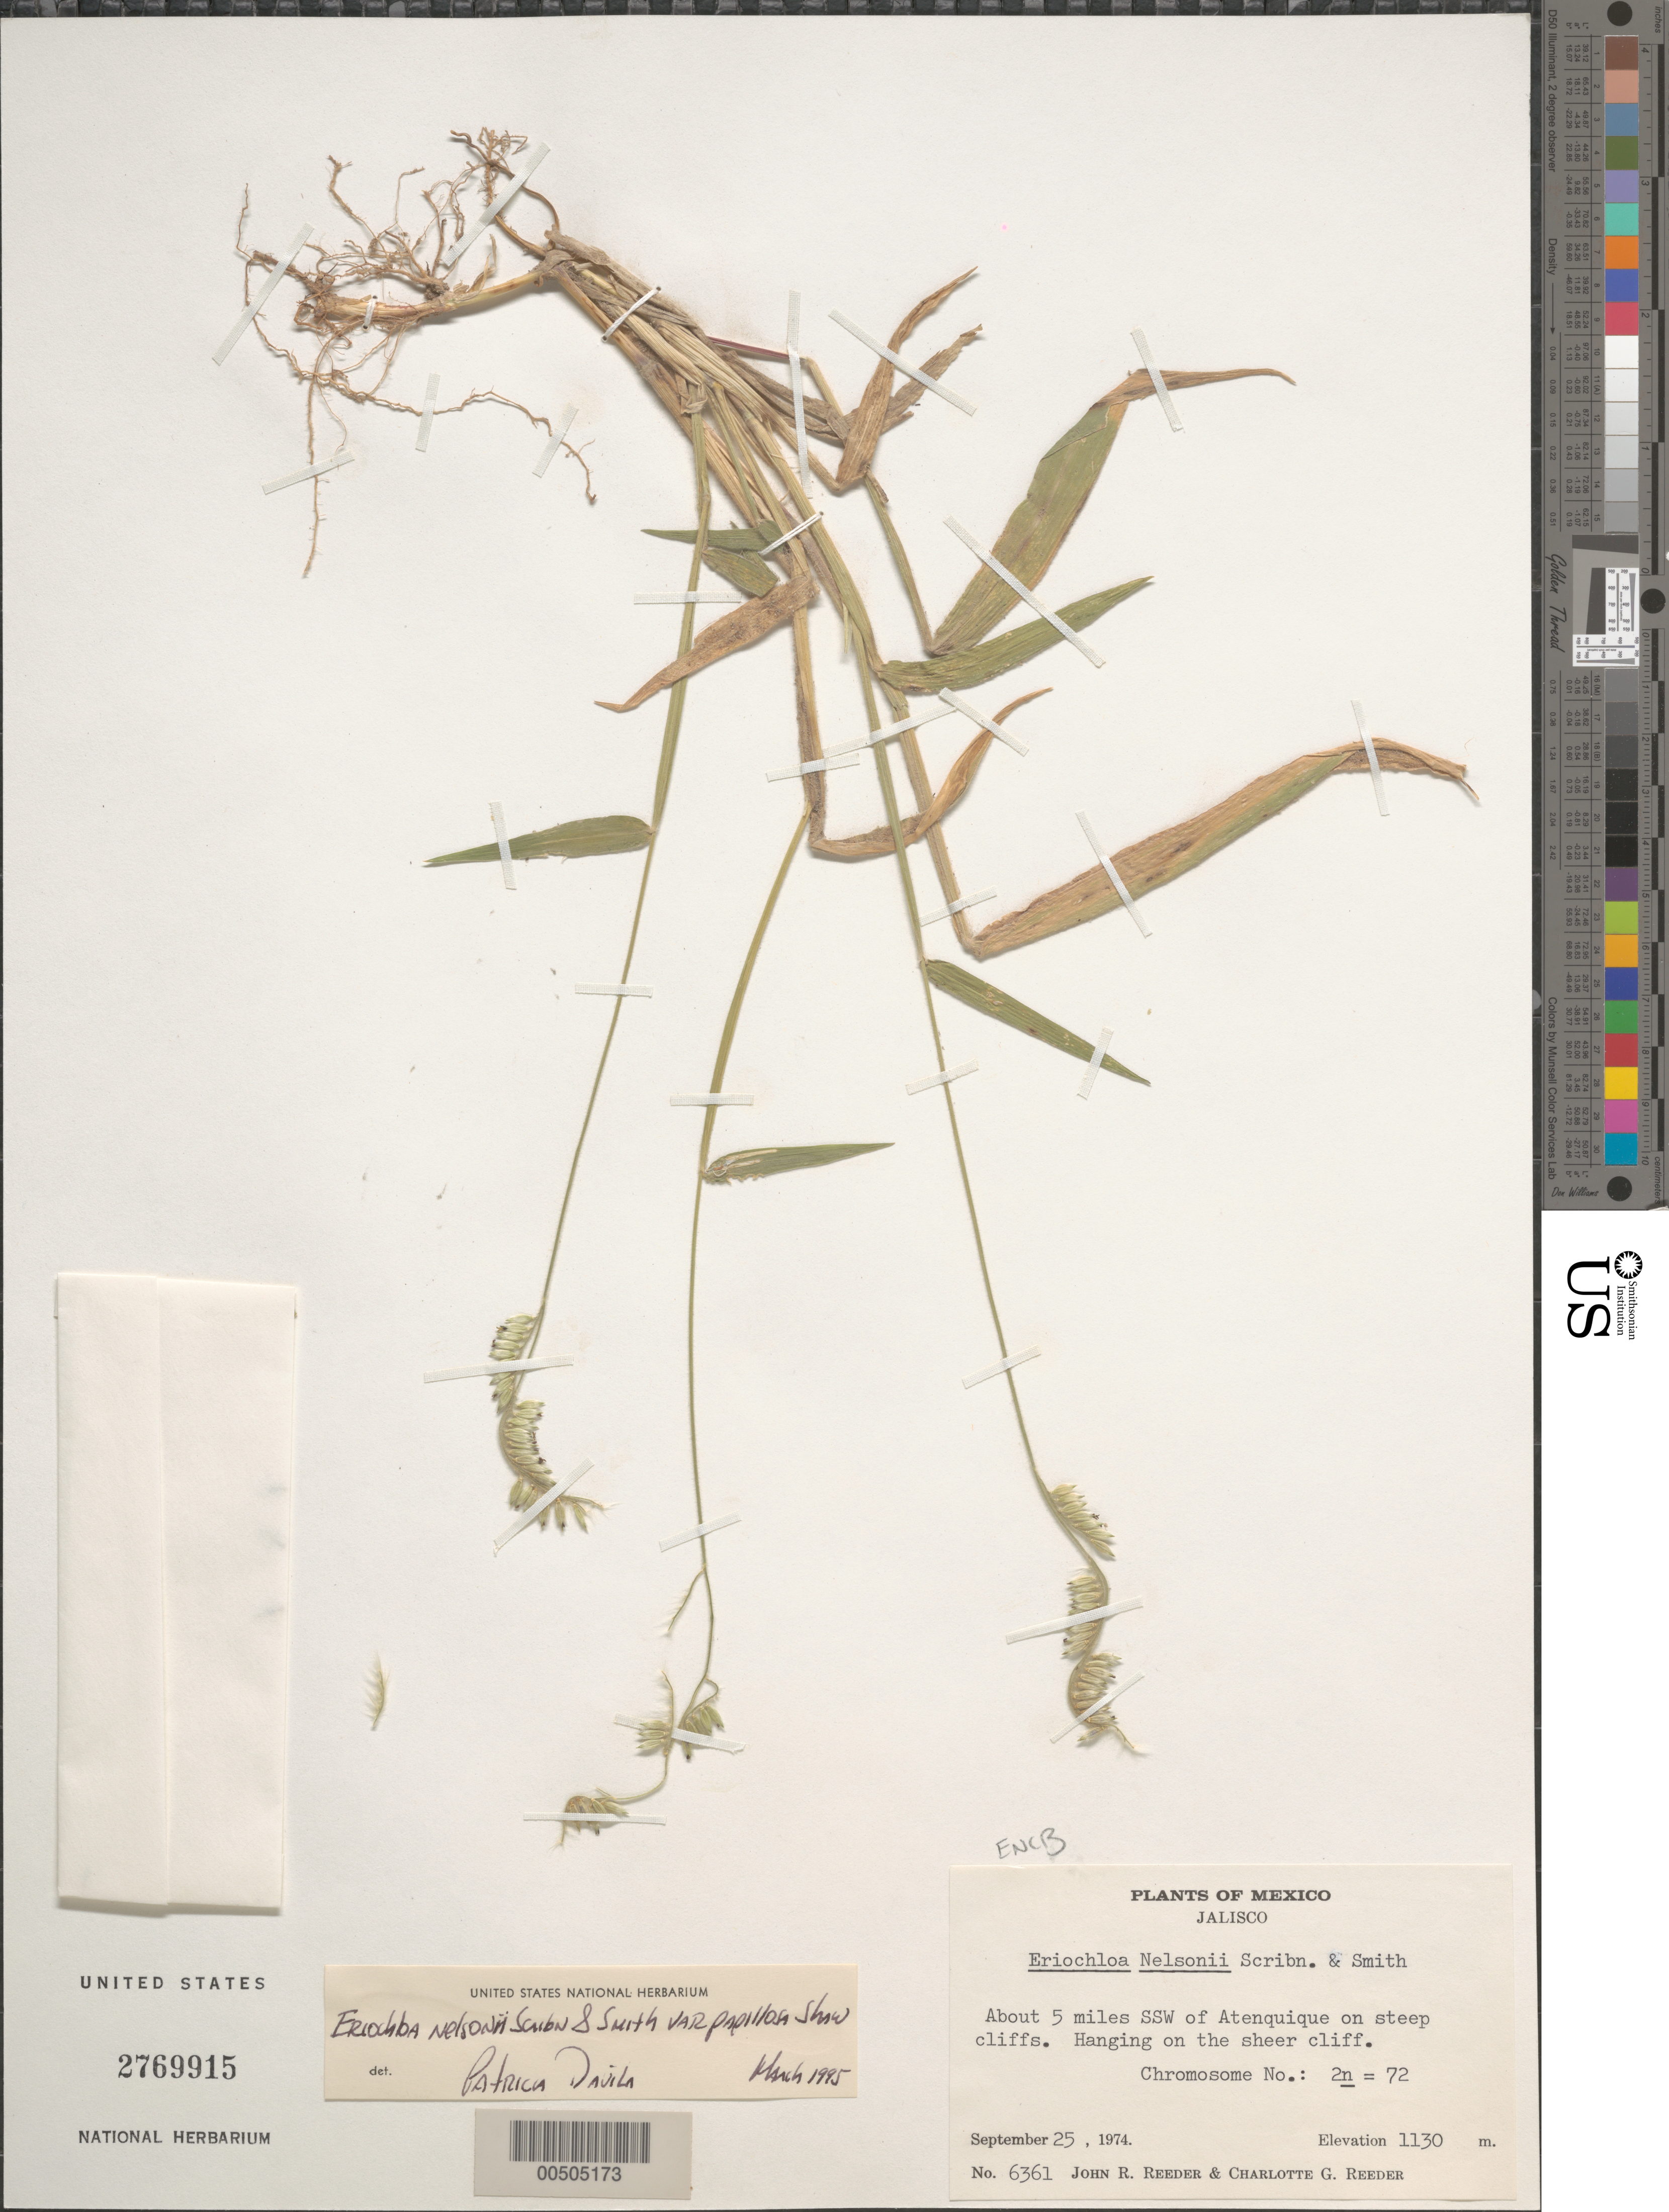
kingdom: Plantae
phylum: Tracheophyta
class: Liliopsida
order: Poales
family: Poaceae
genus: Eriochloa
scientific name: Eriochloa nelsonii var. papillosa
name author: R.B. Shaw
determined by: Dávila, P. D.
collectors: J. R. Reeder & C. G. Reeder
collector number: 6361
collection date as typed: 25 Sep 1974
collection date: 1974-09-25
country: Mexico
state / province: Jalisco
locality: About 5 mi SSW of Atenquique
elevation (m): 1130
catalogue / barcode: US 2769915